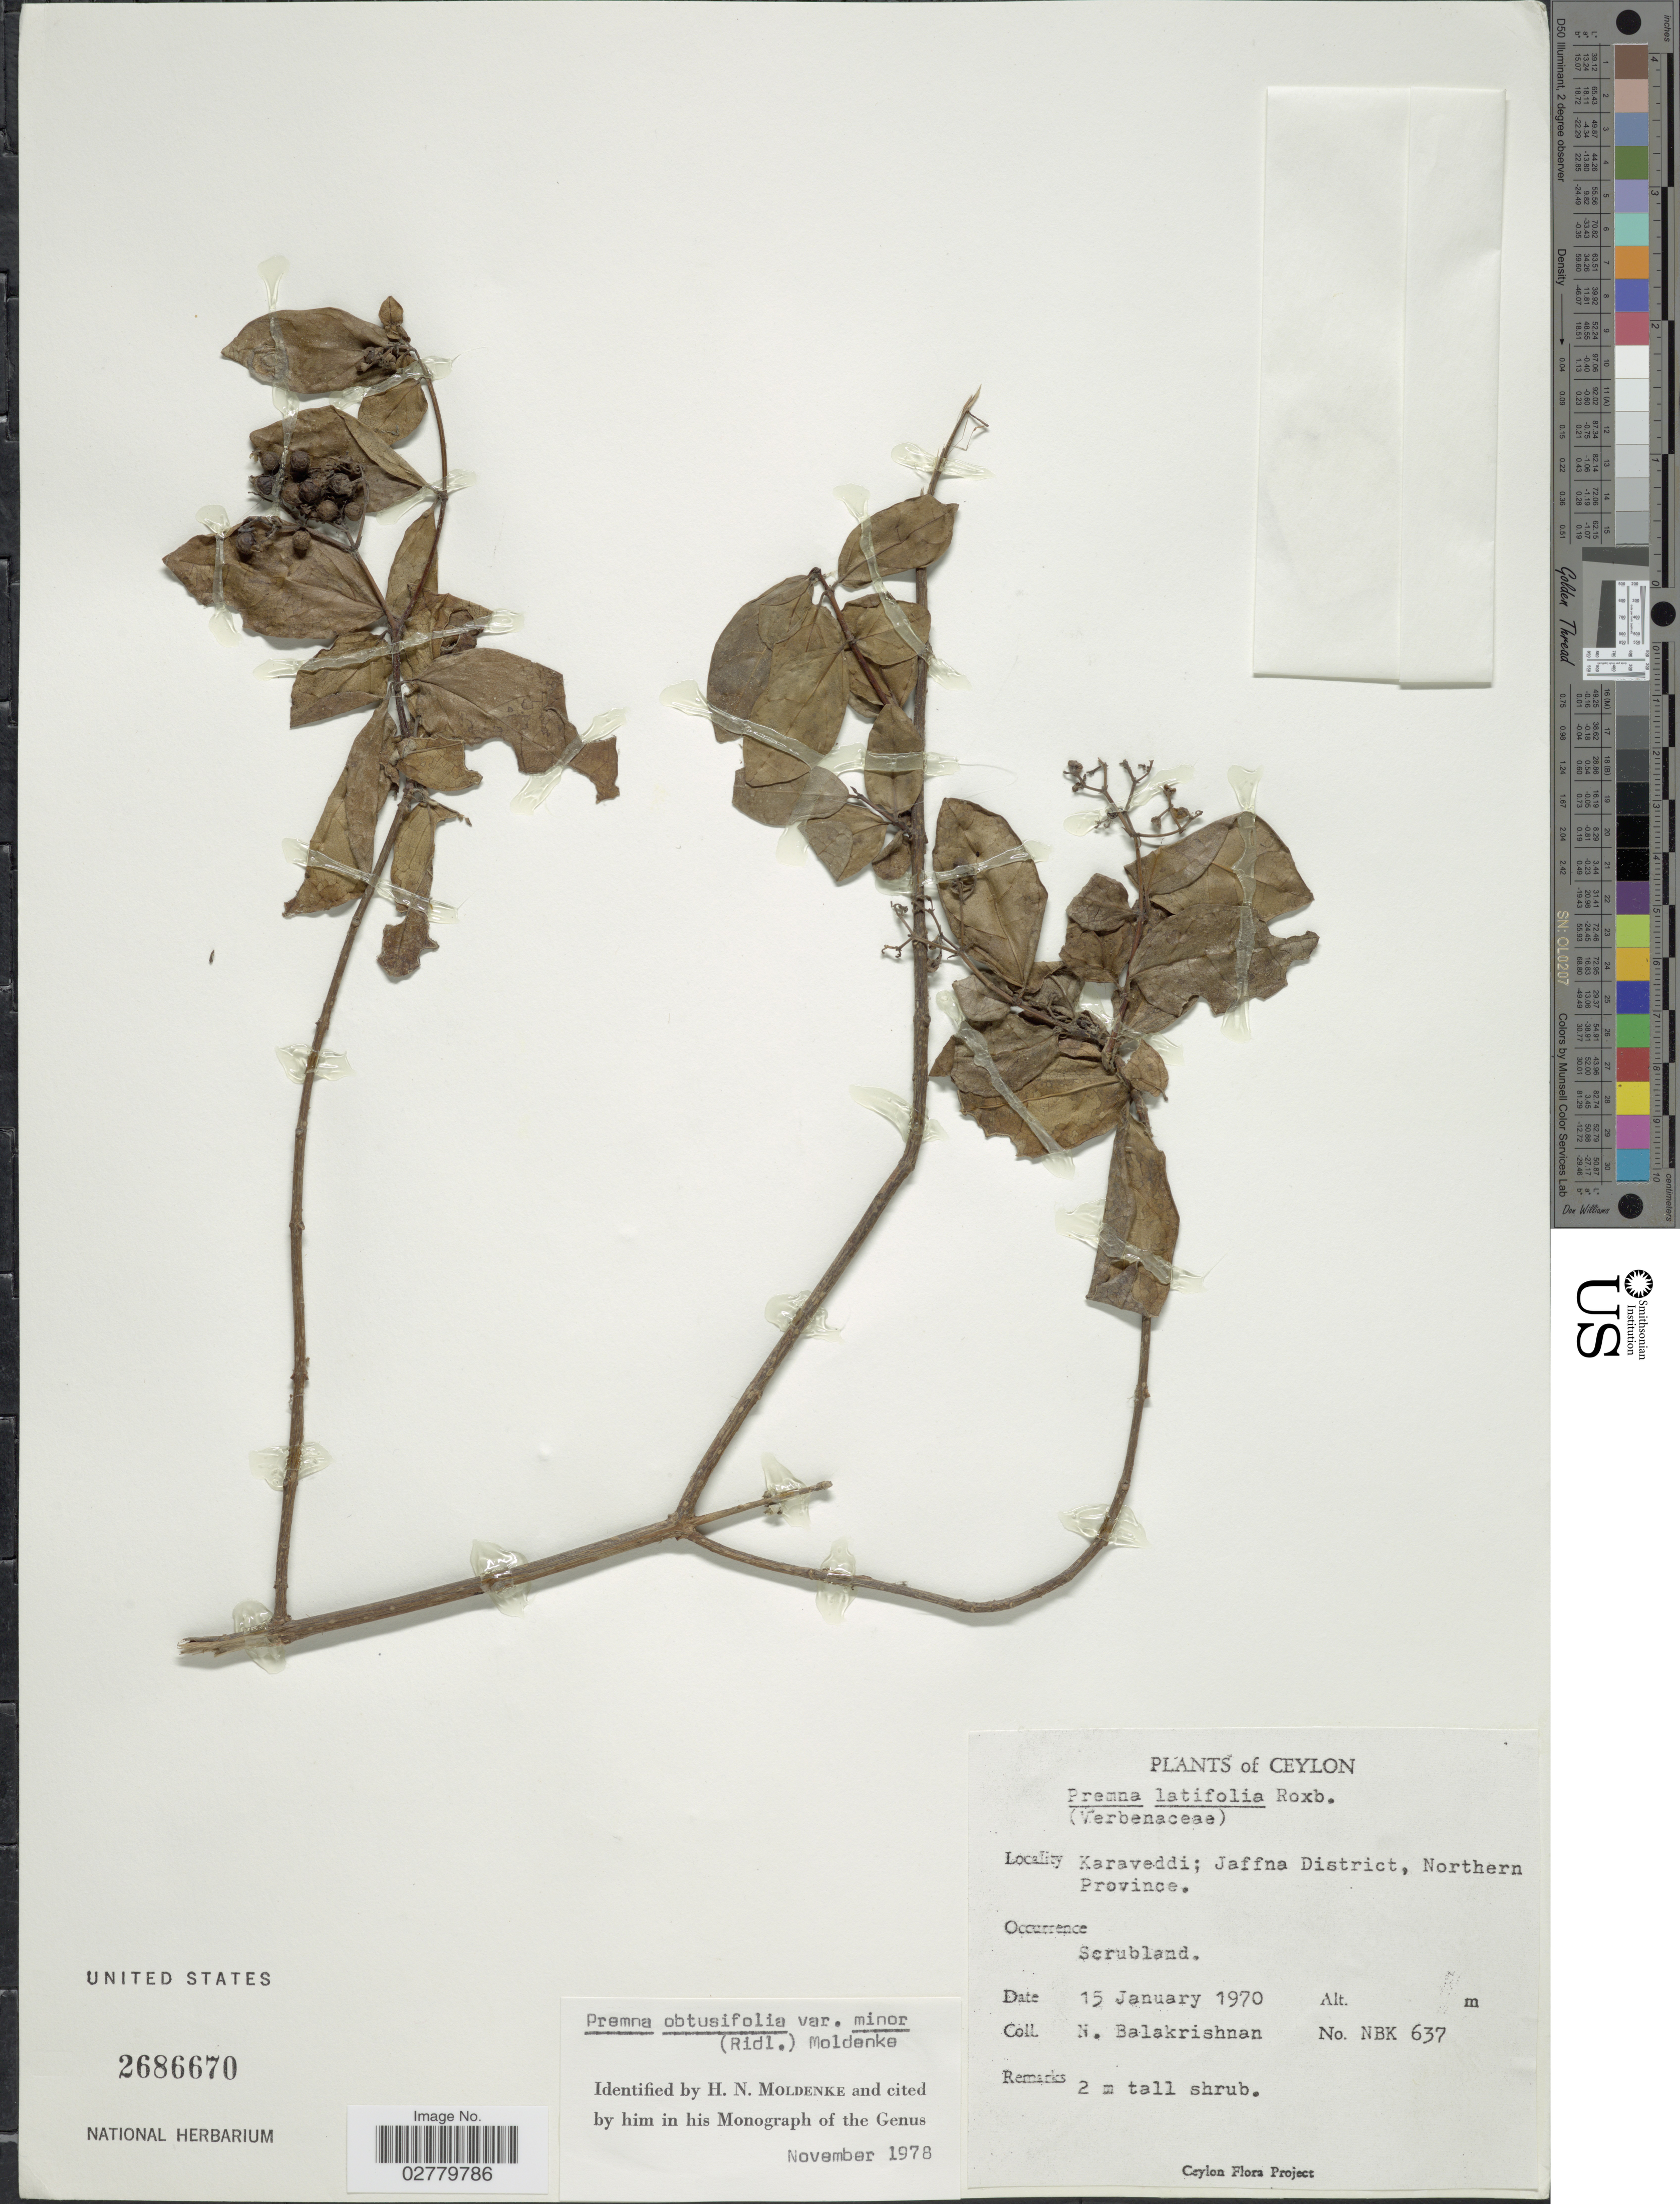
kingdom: Plantae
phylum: Tracheophyta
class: Magnoliopsida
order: Lamiales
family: Lamiaceae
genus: Premna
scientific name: Premna obtusifolia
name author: R. Br.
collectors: N. Balakrishnan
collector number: NBK637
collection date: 1970-01-15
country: Sri Lanka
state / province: Northern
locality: Ceylon.; Karaveddi; Jaffna District.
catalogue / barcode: US 2686670